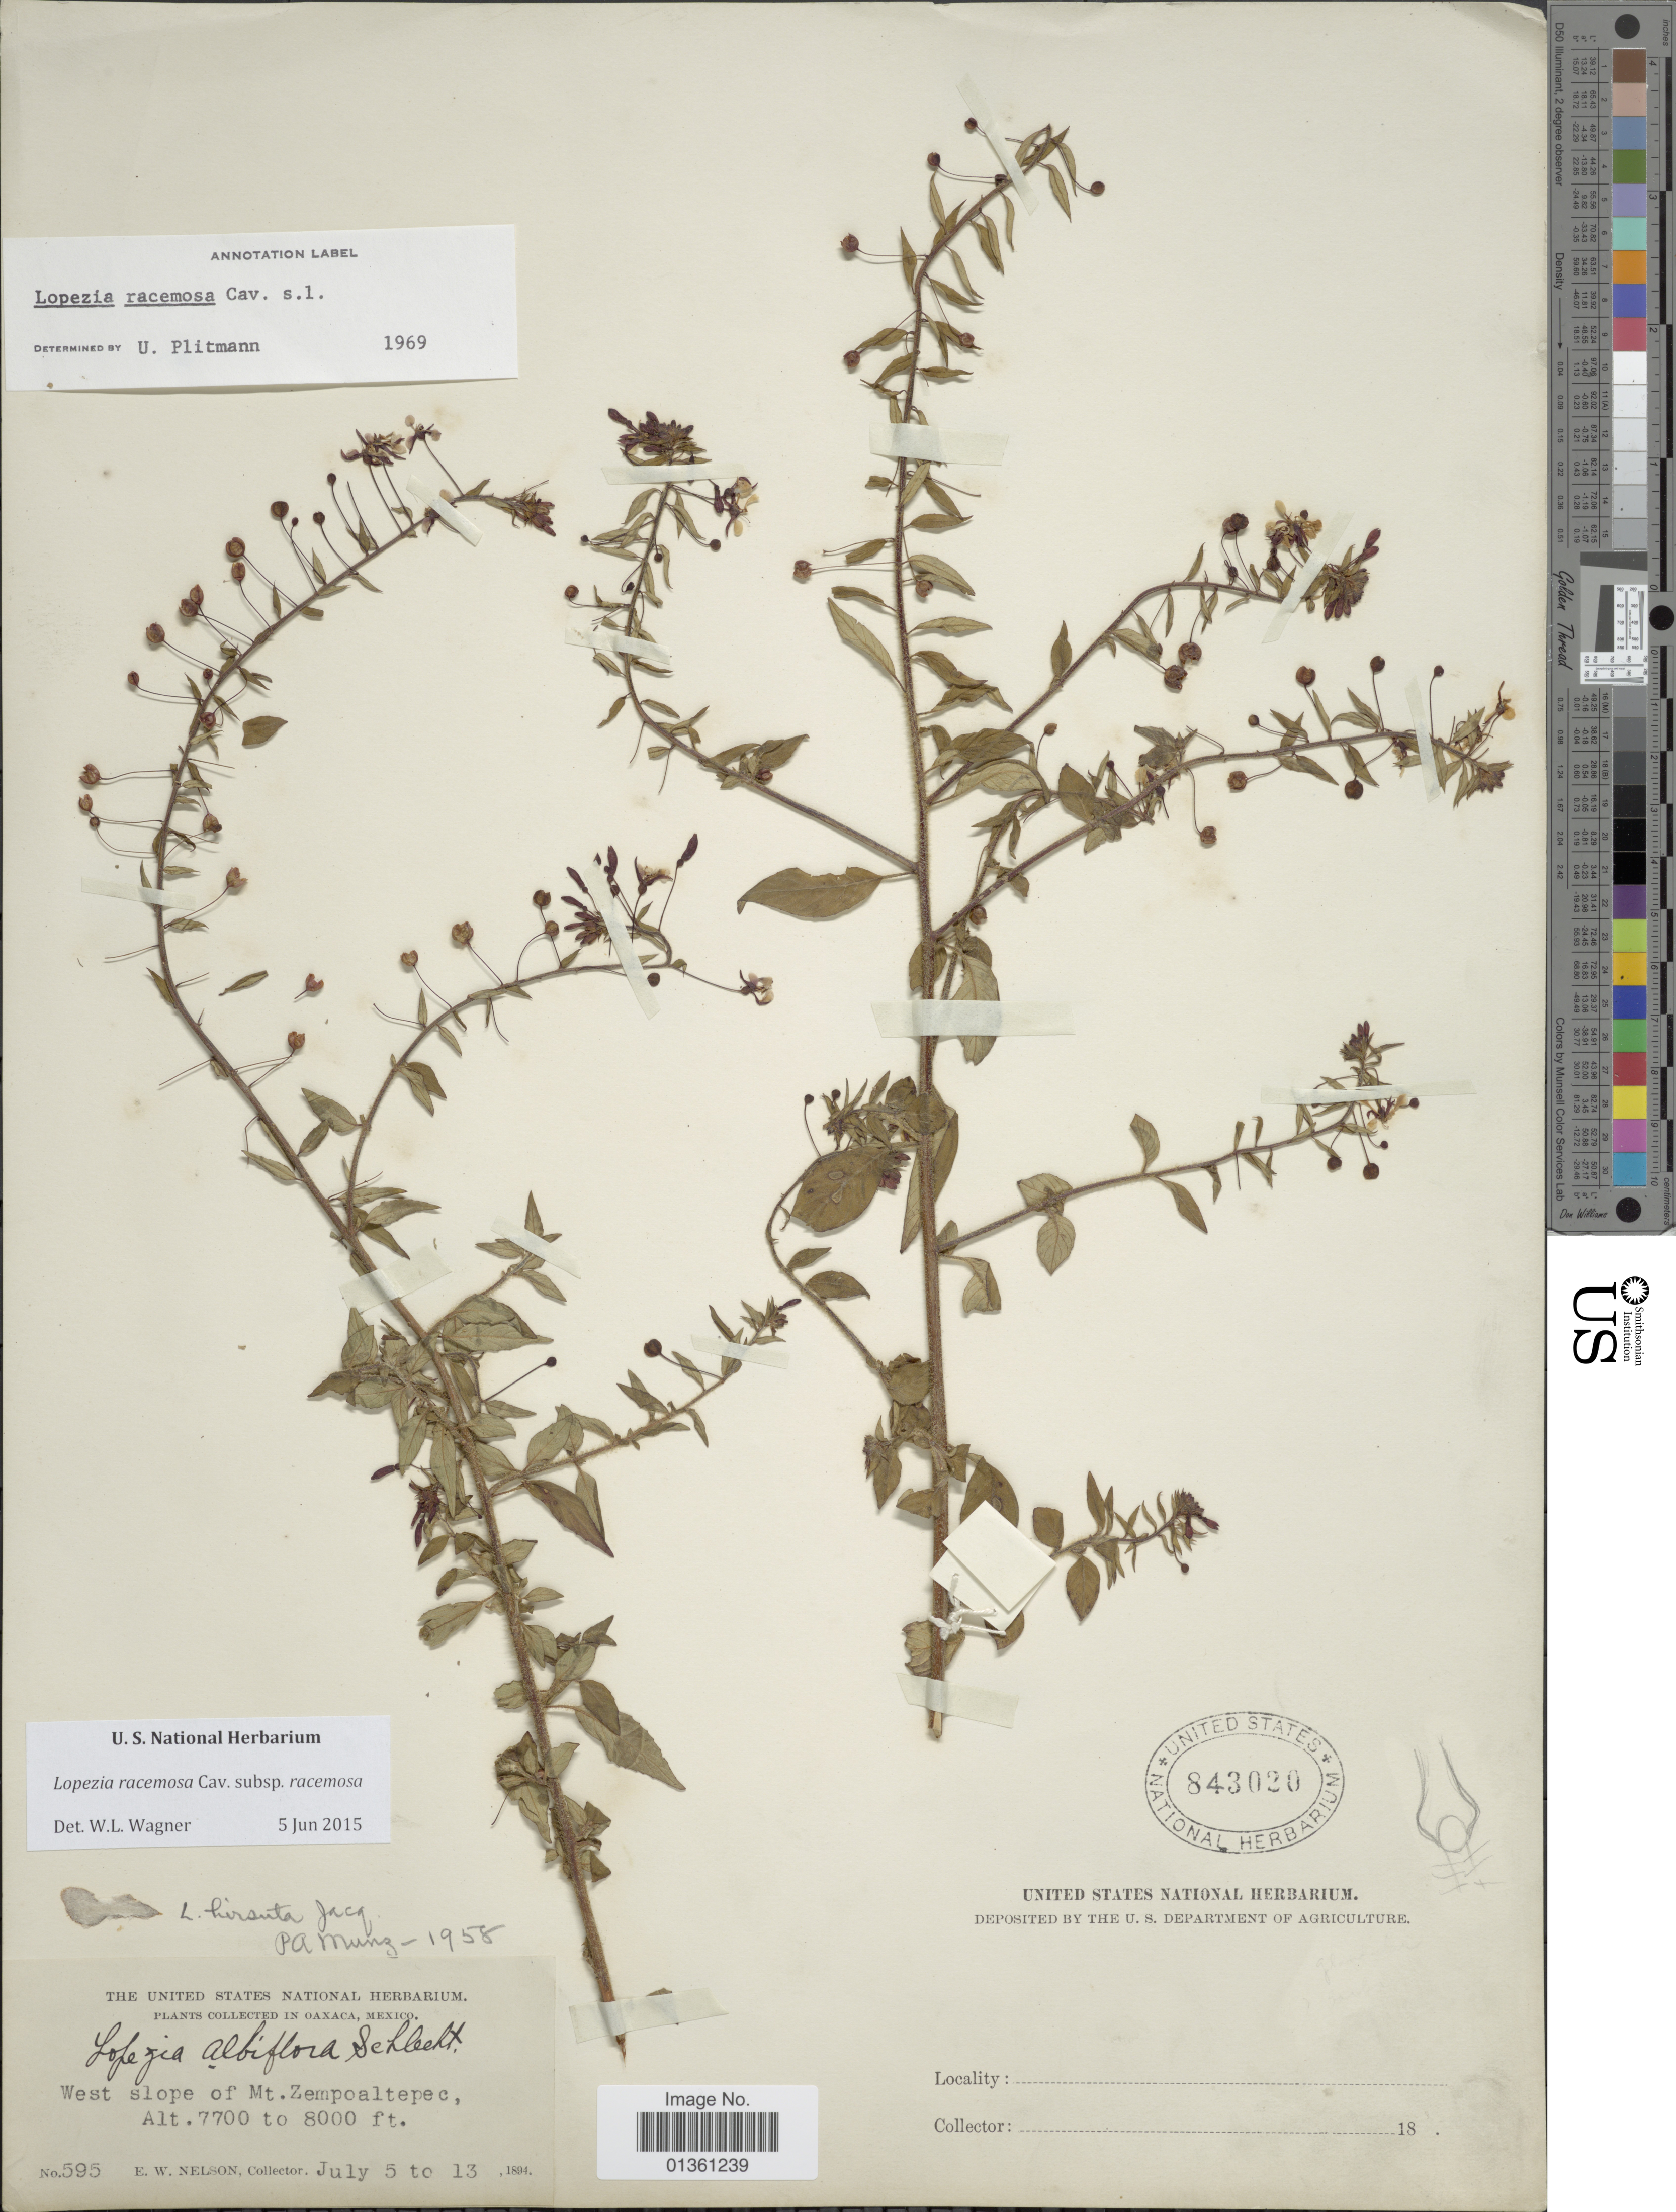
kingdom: Plantae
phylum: Tracheophyta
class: Magnoliopsida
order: Myrtales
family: Onagraceae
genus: Lopezia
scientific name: Lopezia racemosa subsp. racemosa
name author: Cav.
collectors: E. W. Nelson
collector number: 595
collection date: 1894-07-05/1894-07-13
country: Mexico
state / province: Oaxaca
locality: West slope of Mt. Zempoaltepec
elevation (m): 2347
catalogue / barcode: US 843020